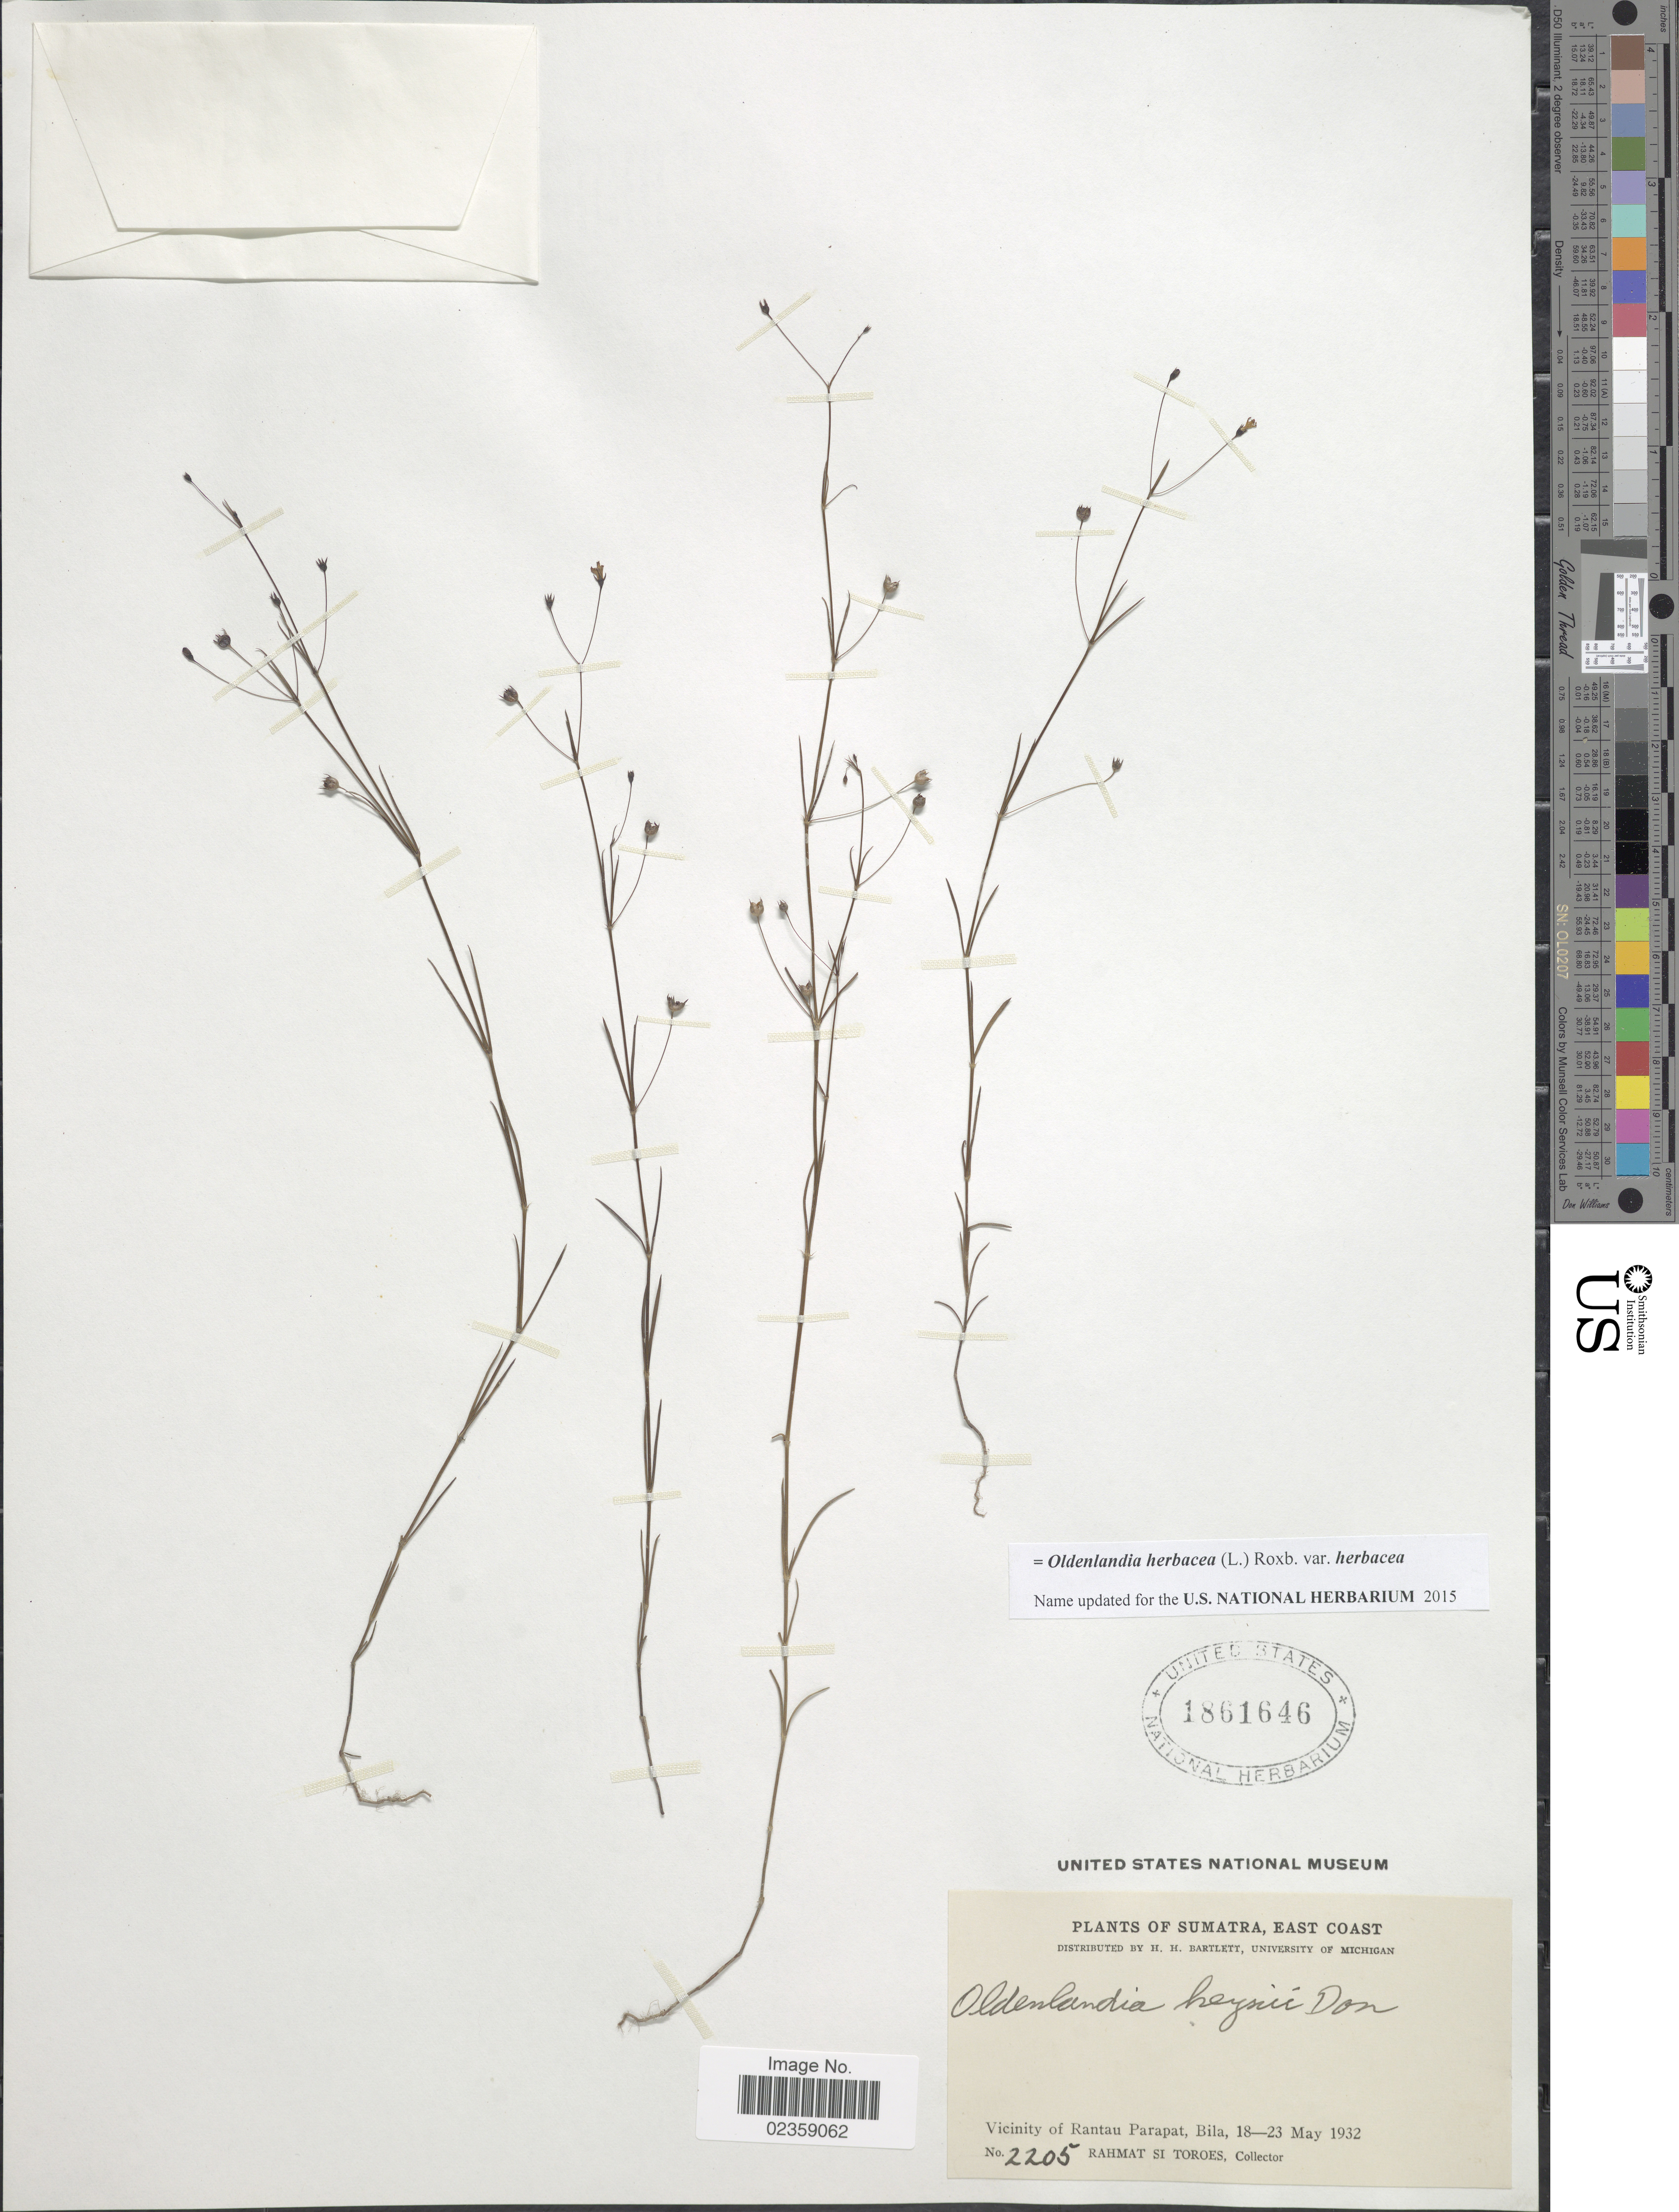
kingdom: Plantae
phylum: Tracheophyta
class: Magnoliopsida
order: Gentianales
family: Rubiaceae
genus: Oldenlandia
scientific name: Oldenlandia herbacea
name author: (L.) Roxb.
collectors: Rahmat Si Boeea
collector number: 2205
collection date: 1932-05-18/1932-05-23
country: Indonesia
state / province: Sumatra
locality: Sumatra, East Coast. Vicinity of Rantau Parapat, Bila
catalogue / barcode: US 1861646